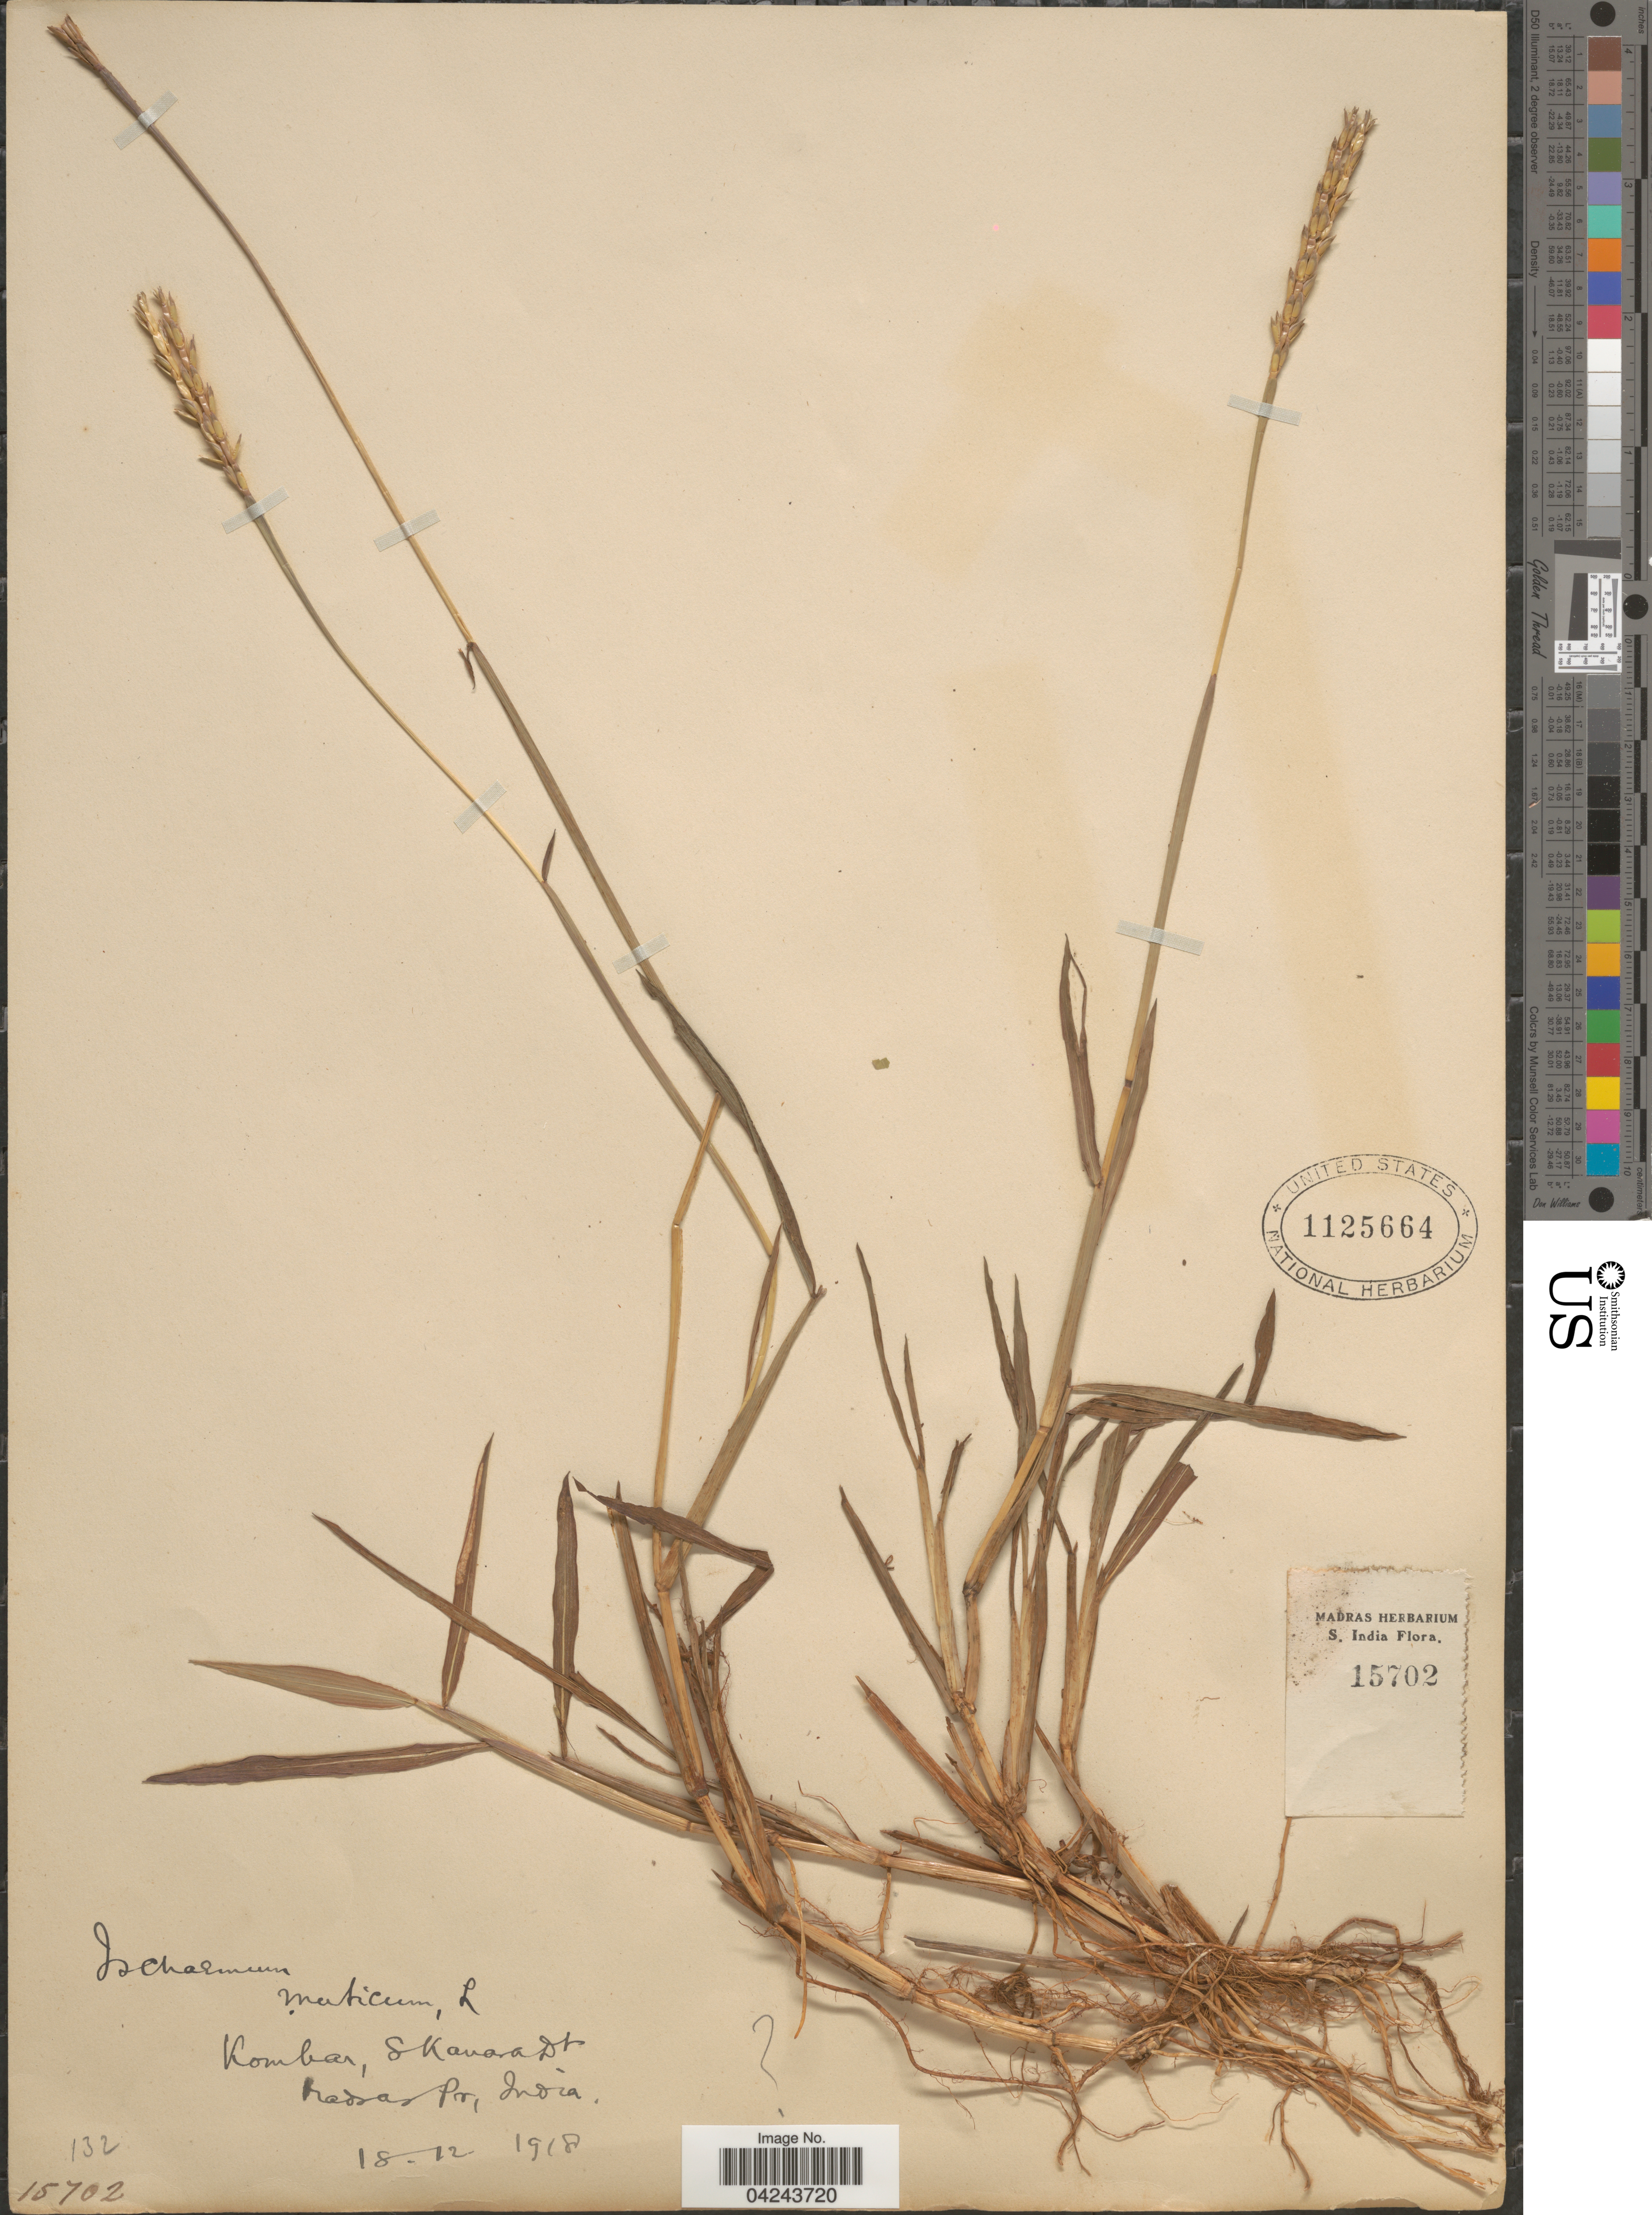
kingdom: Plantae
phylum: Tracheophyta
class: Liliopsida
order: Poales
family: Poaceae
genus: Ischaemum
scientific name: Ischaemum sp.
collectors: Ex herb. Madras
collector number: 15702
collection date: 1918-12-18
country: India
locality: Kombar, S Kavara Dt. Madras Pr. S. India.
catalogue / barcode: US 1125664